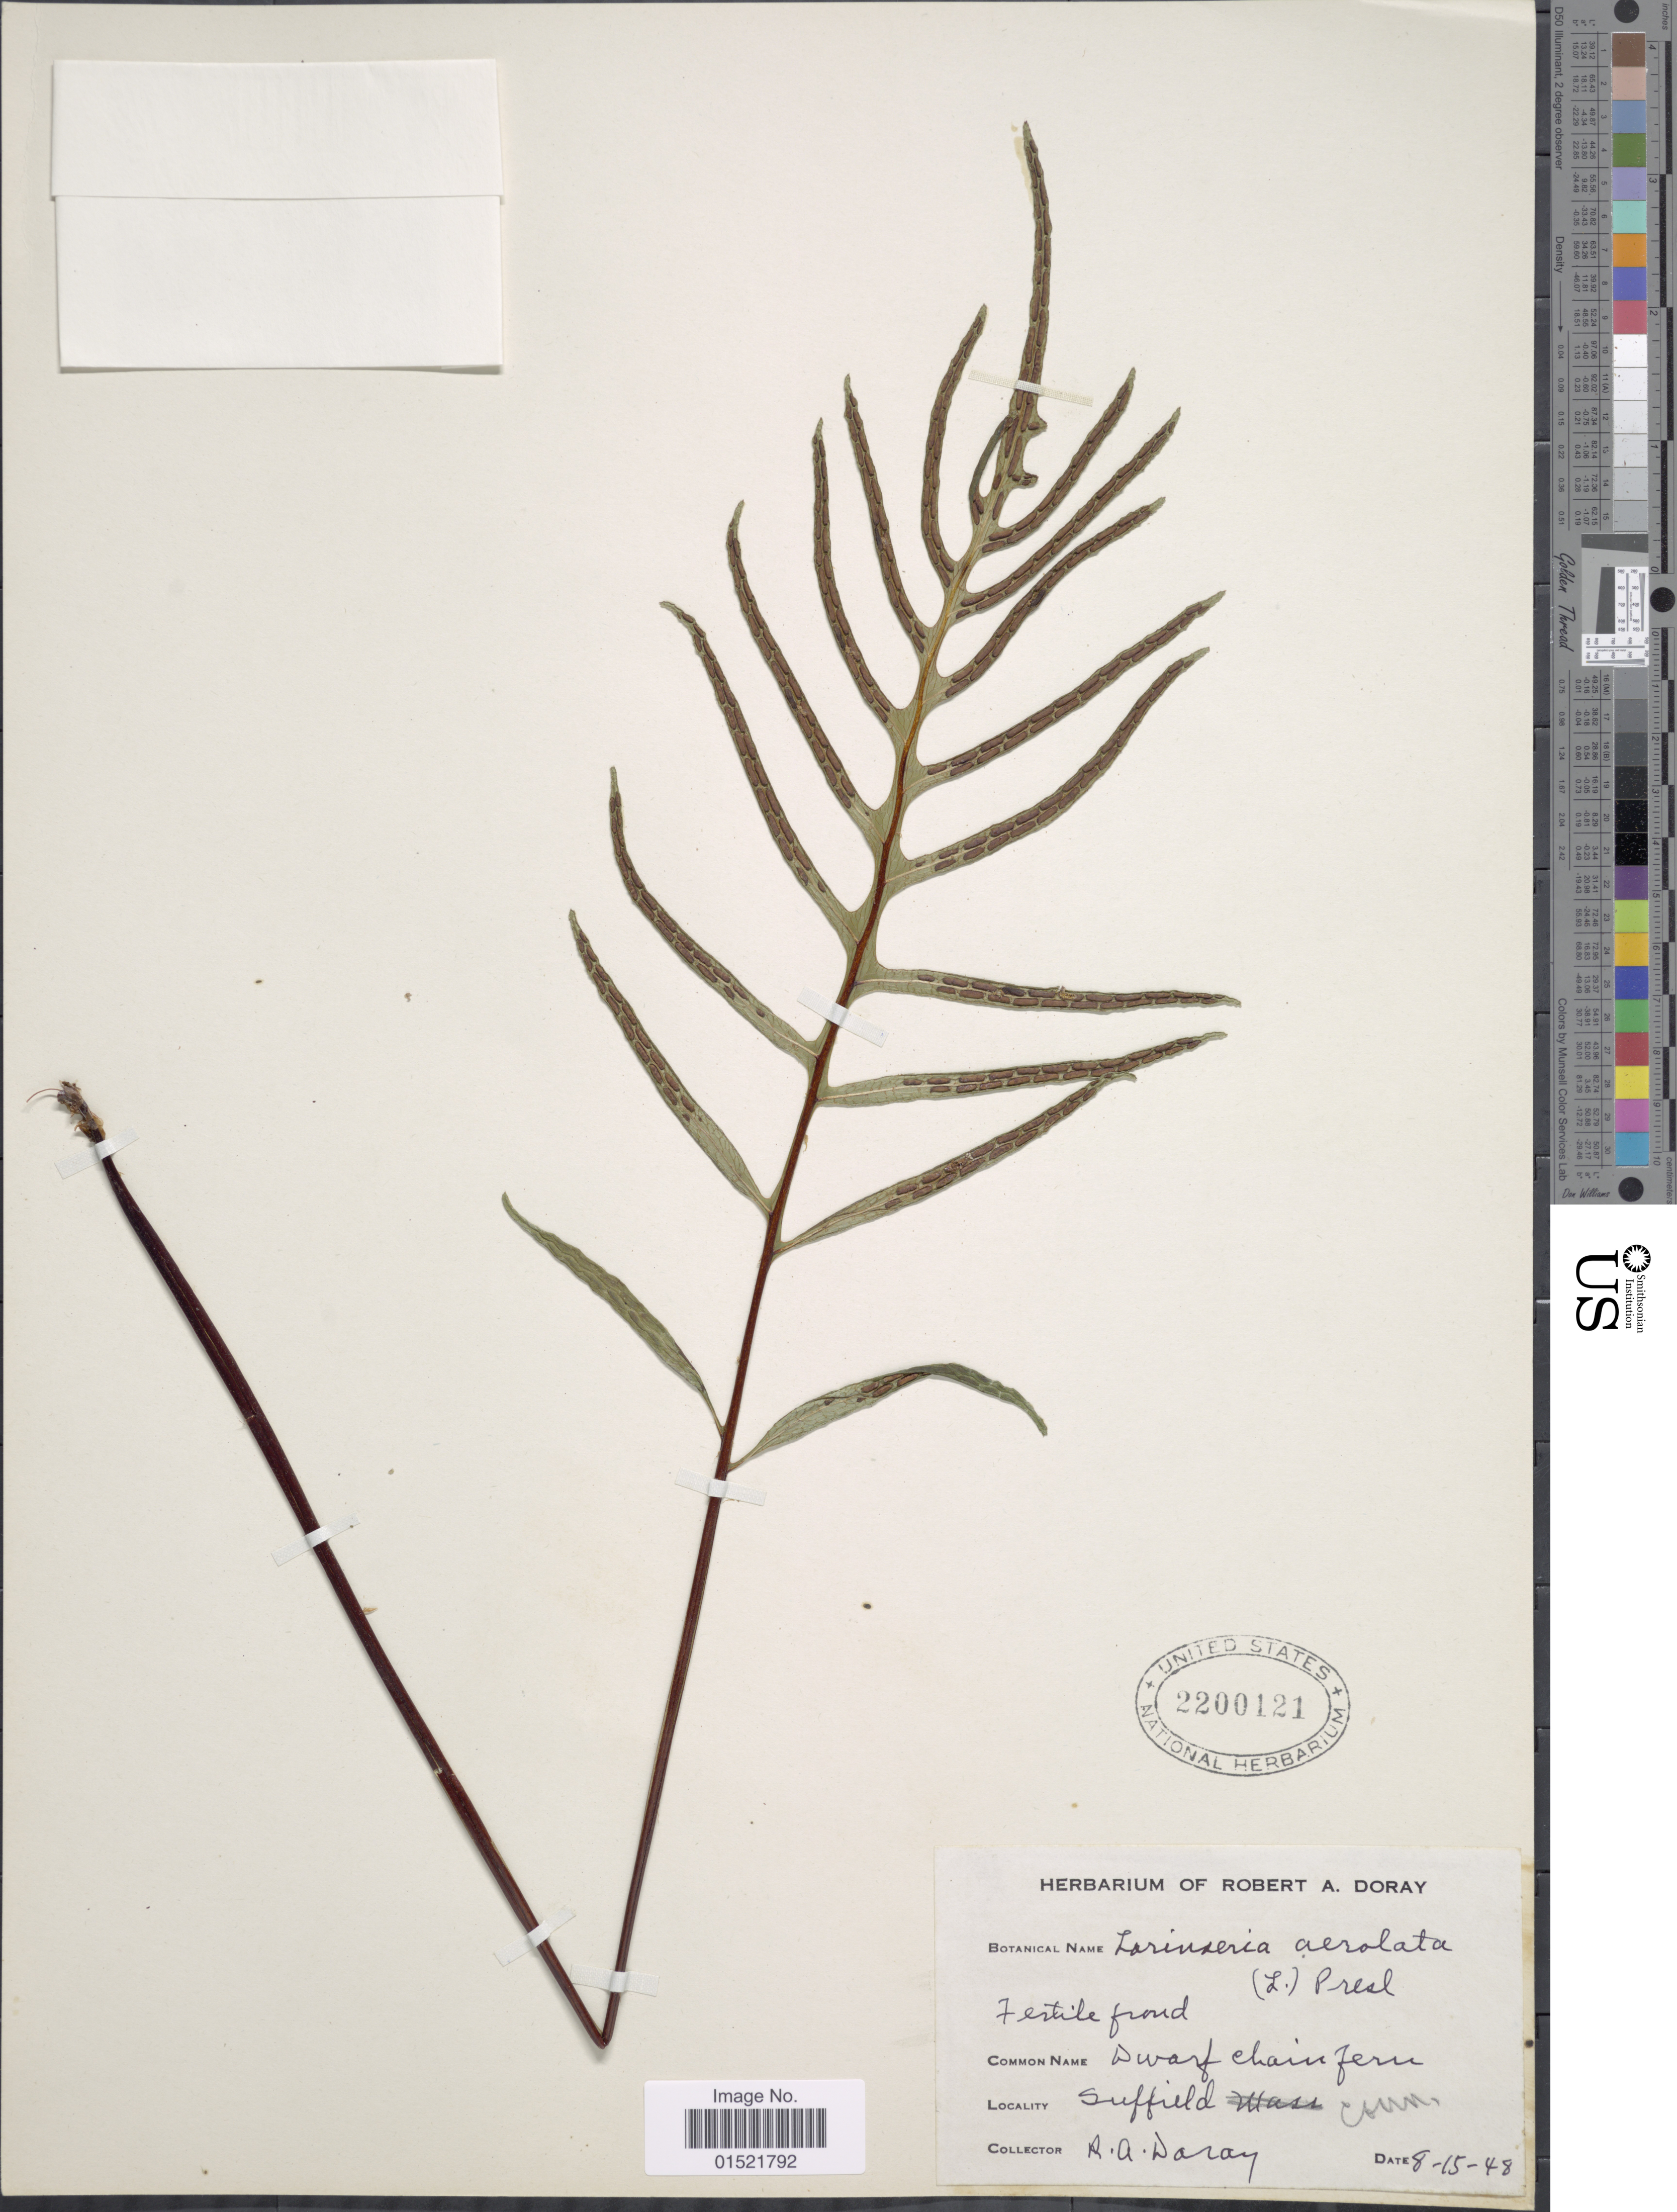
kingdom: Plantae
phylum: Tracheophyta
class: Polypodiopsida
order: Polypodiales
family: Blechnaceae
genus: Woodwardia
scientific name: Woodwardia areolata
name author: (L.) T. Moore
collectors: R. Doray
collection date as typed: Transcribed d/m/y: 15/8/48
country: United States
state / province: Connecticut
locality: Suffield, Conn.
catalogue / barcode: US 2200121